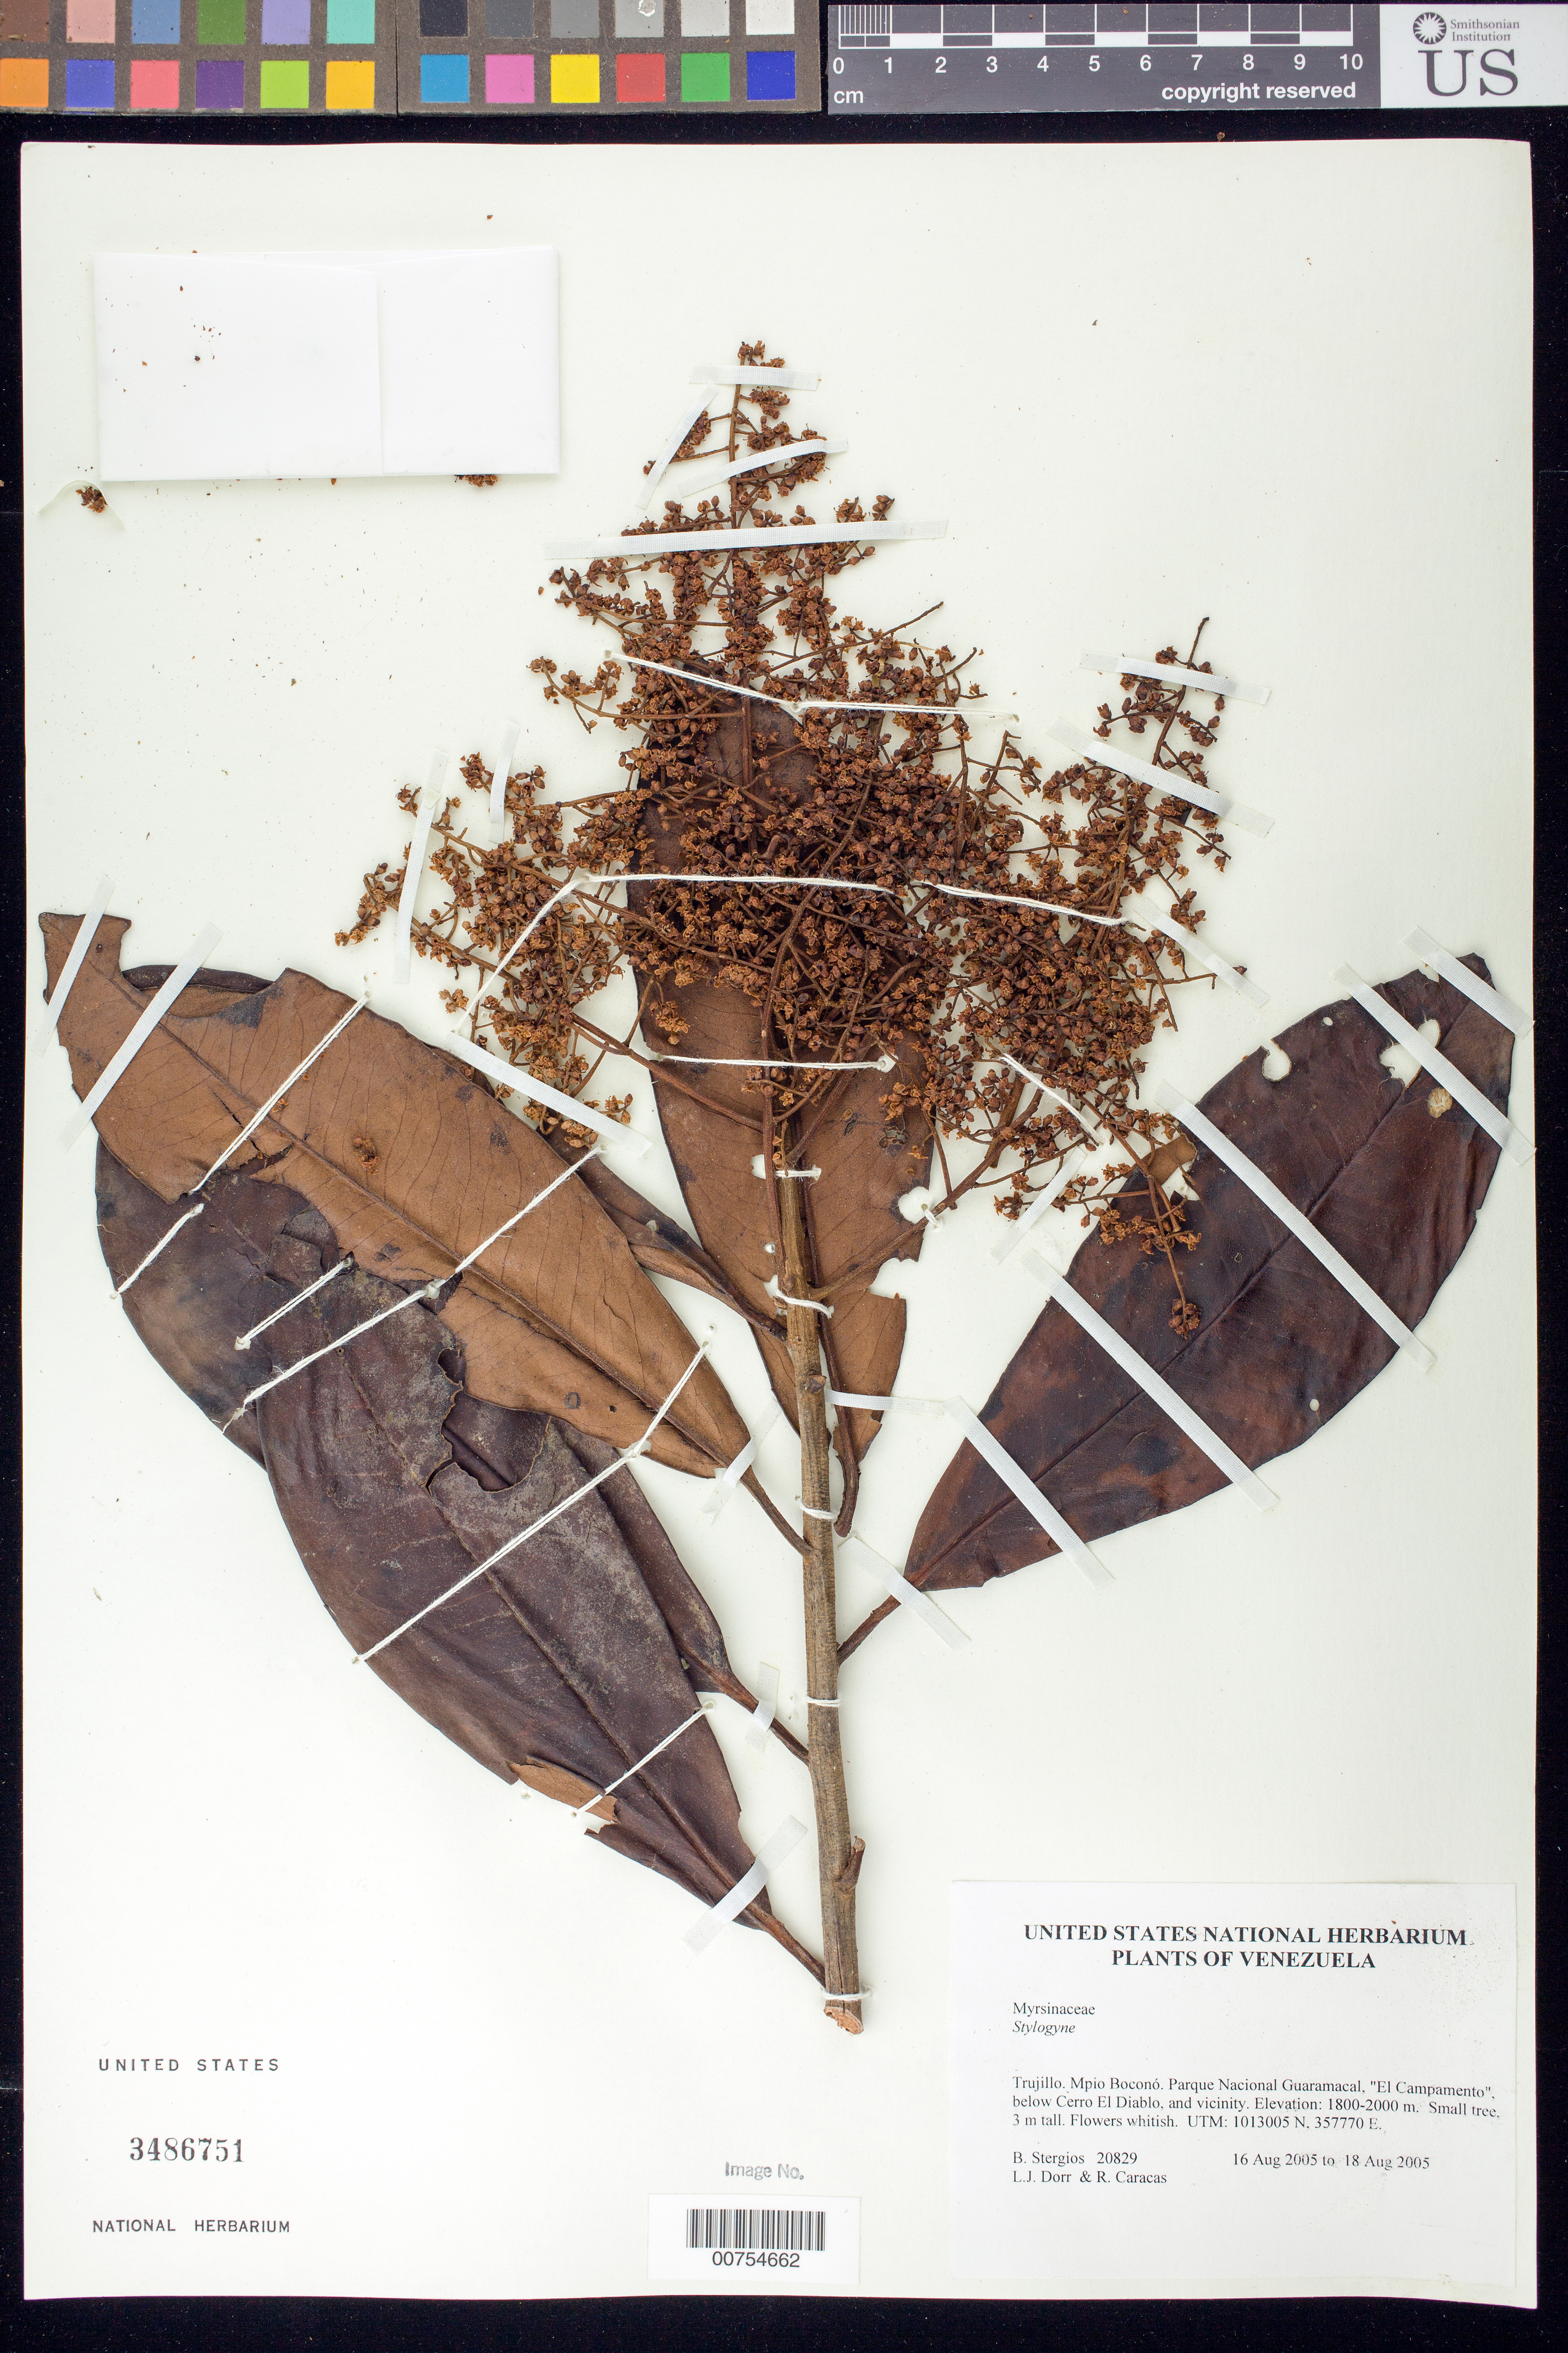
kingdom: Plantae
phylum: Tracheophyta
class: Magnoliopsida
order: Ericales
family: Primulaceae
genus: Stylogyne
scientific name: Stylogyne sp.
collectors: B. G. Stergios, L. J. Dorr & R. Caracas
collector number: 20829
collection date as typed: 16 Aug 2005 to 18 Aug 2005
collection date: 2005-08-16/2005-08-18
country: Venezuela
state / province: Trujillo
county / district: Boconó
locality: Parque Nacional Guaramacal, "El Campamento", below Cerro El Diablo, and vicinity.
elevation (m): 1800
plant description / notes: PORT, US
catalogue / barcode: US 3486751